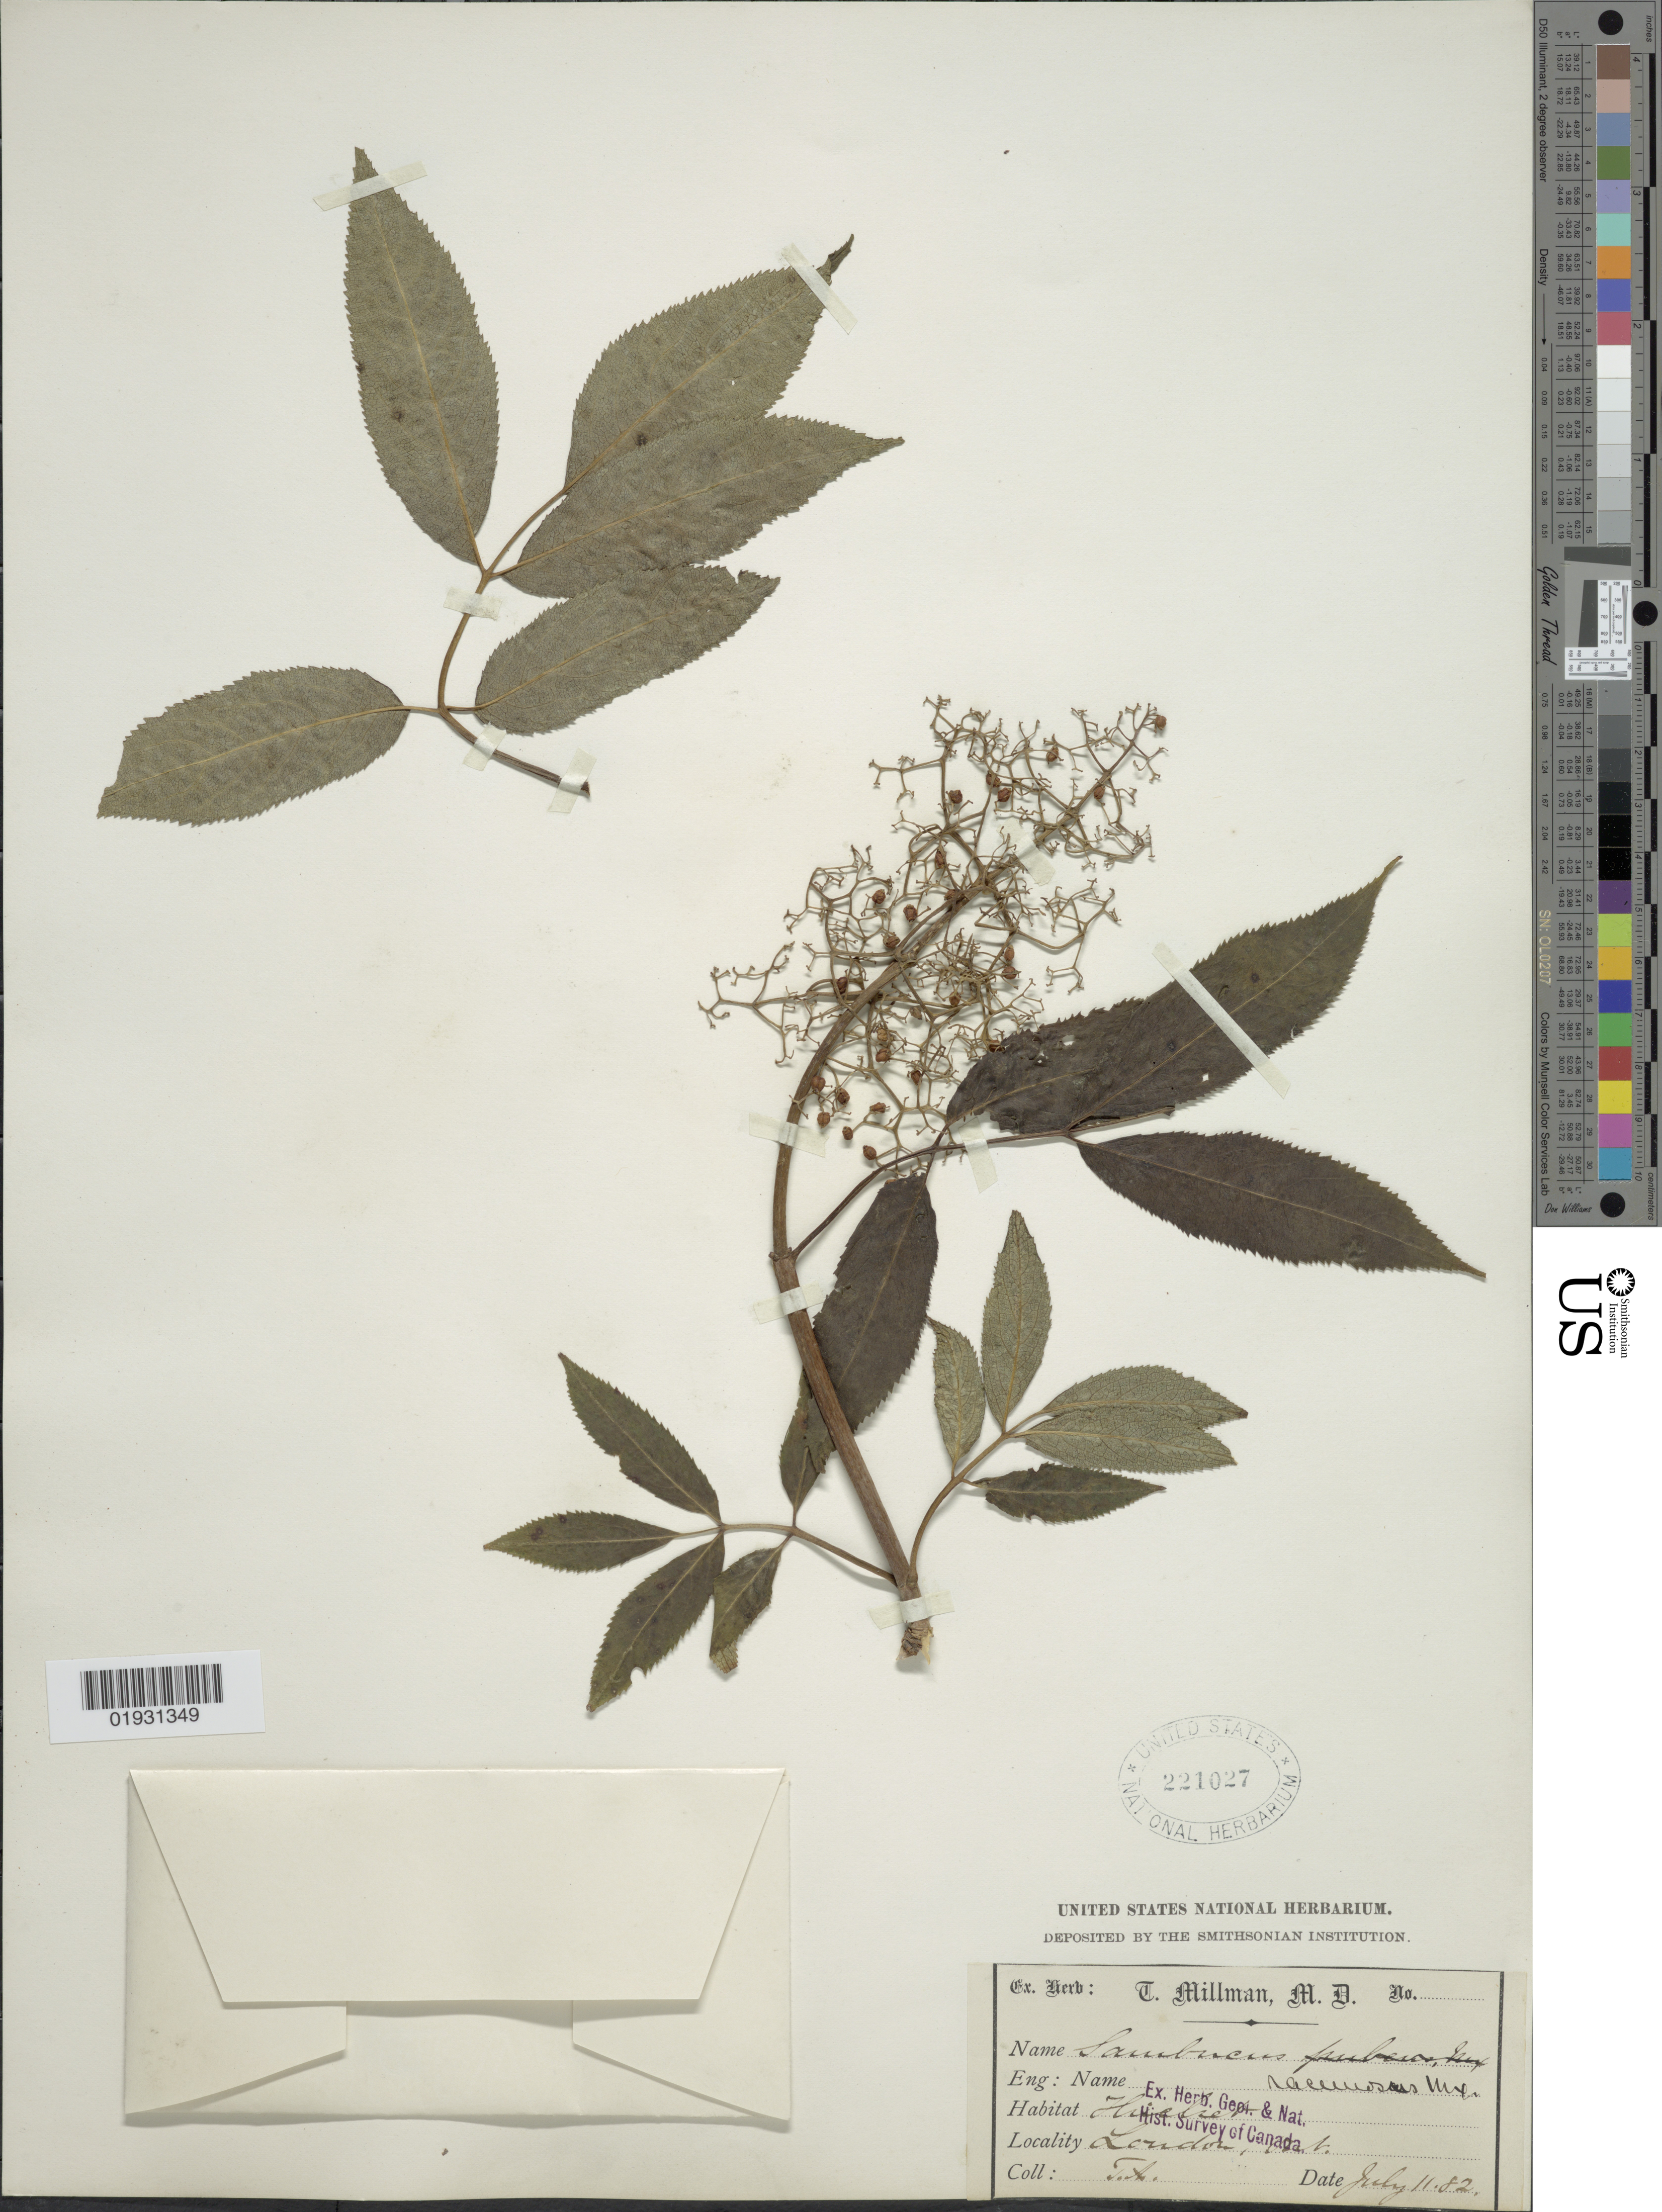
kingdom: Plantae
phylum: Tracheophyta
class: Magnoliopsida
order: Dipsacales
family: Viburnaceae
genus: Sambucus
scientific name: Sambucus racemosa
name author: L.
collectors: T. Millman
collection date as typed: Transcribed d/m/y: 11/7/82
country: Canada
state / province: Ontario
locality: London, Ont.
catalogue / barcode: US 221027